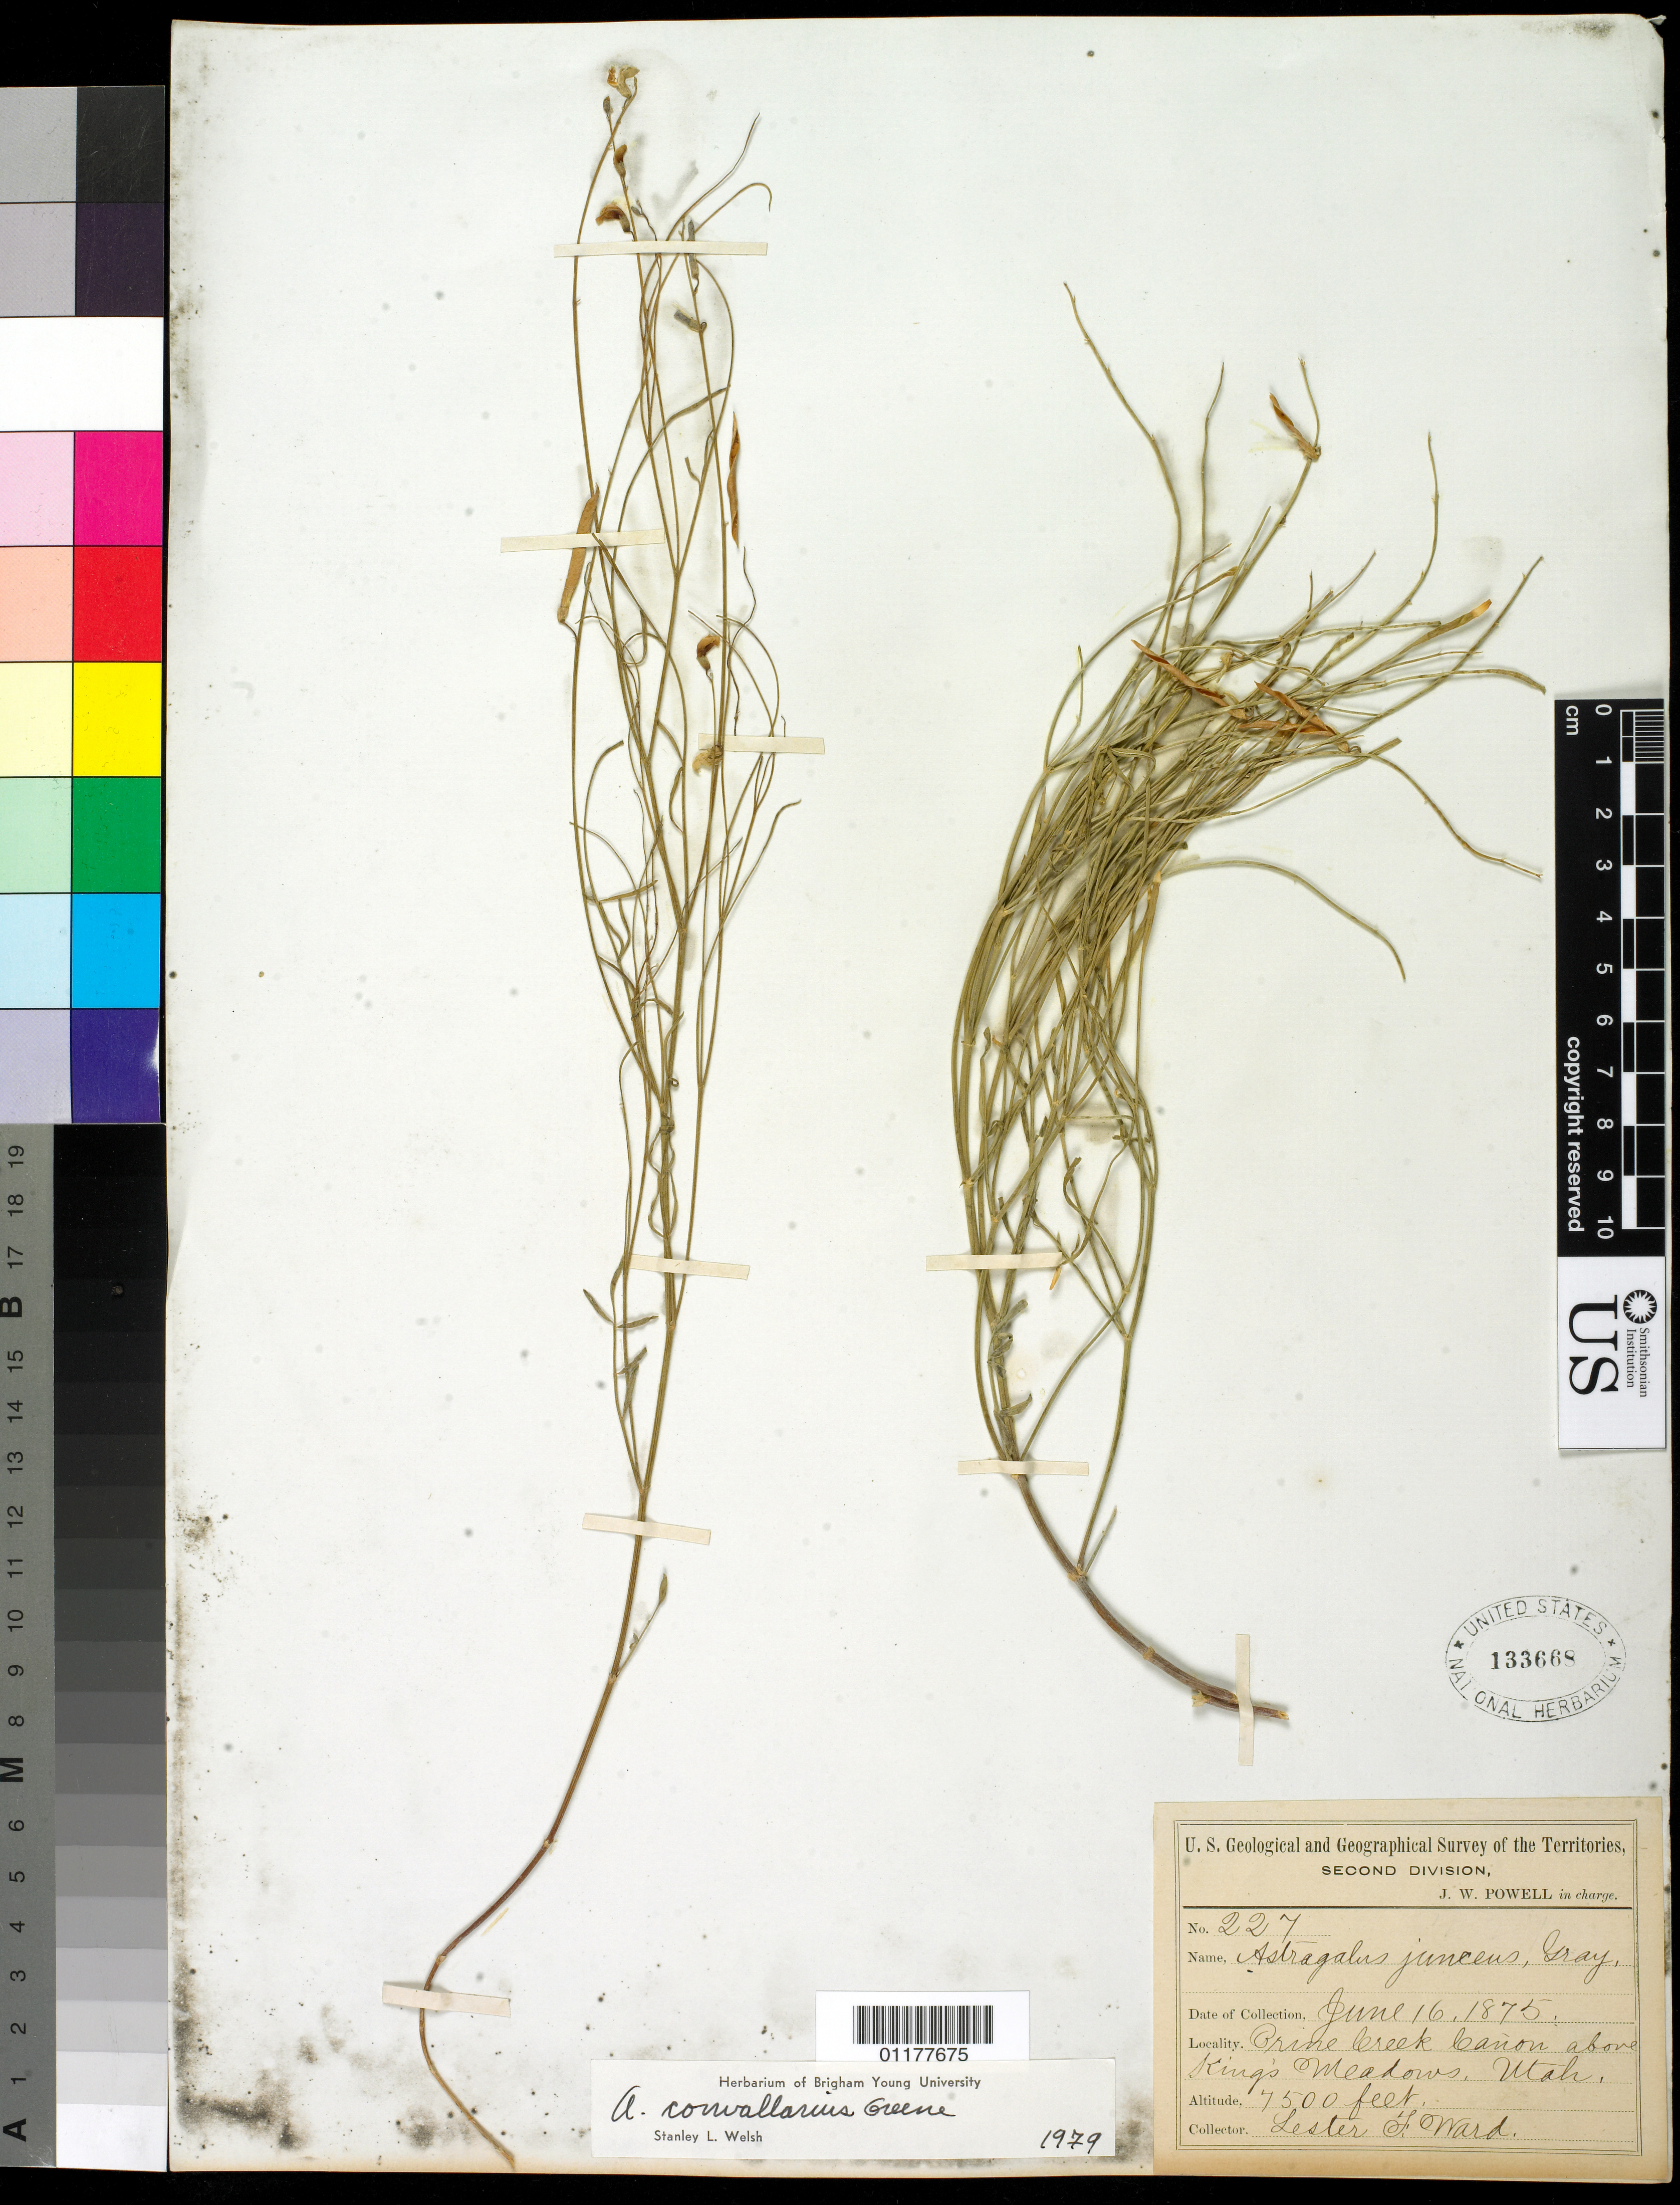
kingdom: Plantae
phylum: Tracheophyta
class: Magnoliopsida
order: Fabales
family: Fabaceae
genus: Astragalus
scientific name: Astragalus campestris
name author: L.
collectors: L. F. Ward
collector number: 227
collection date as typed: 16 Jun 1875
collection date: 1875-06-16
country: United States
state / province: Utah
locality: Brine Creek Canyon above Kings Meadows.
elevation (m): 2286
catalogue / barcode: US 133668